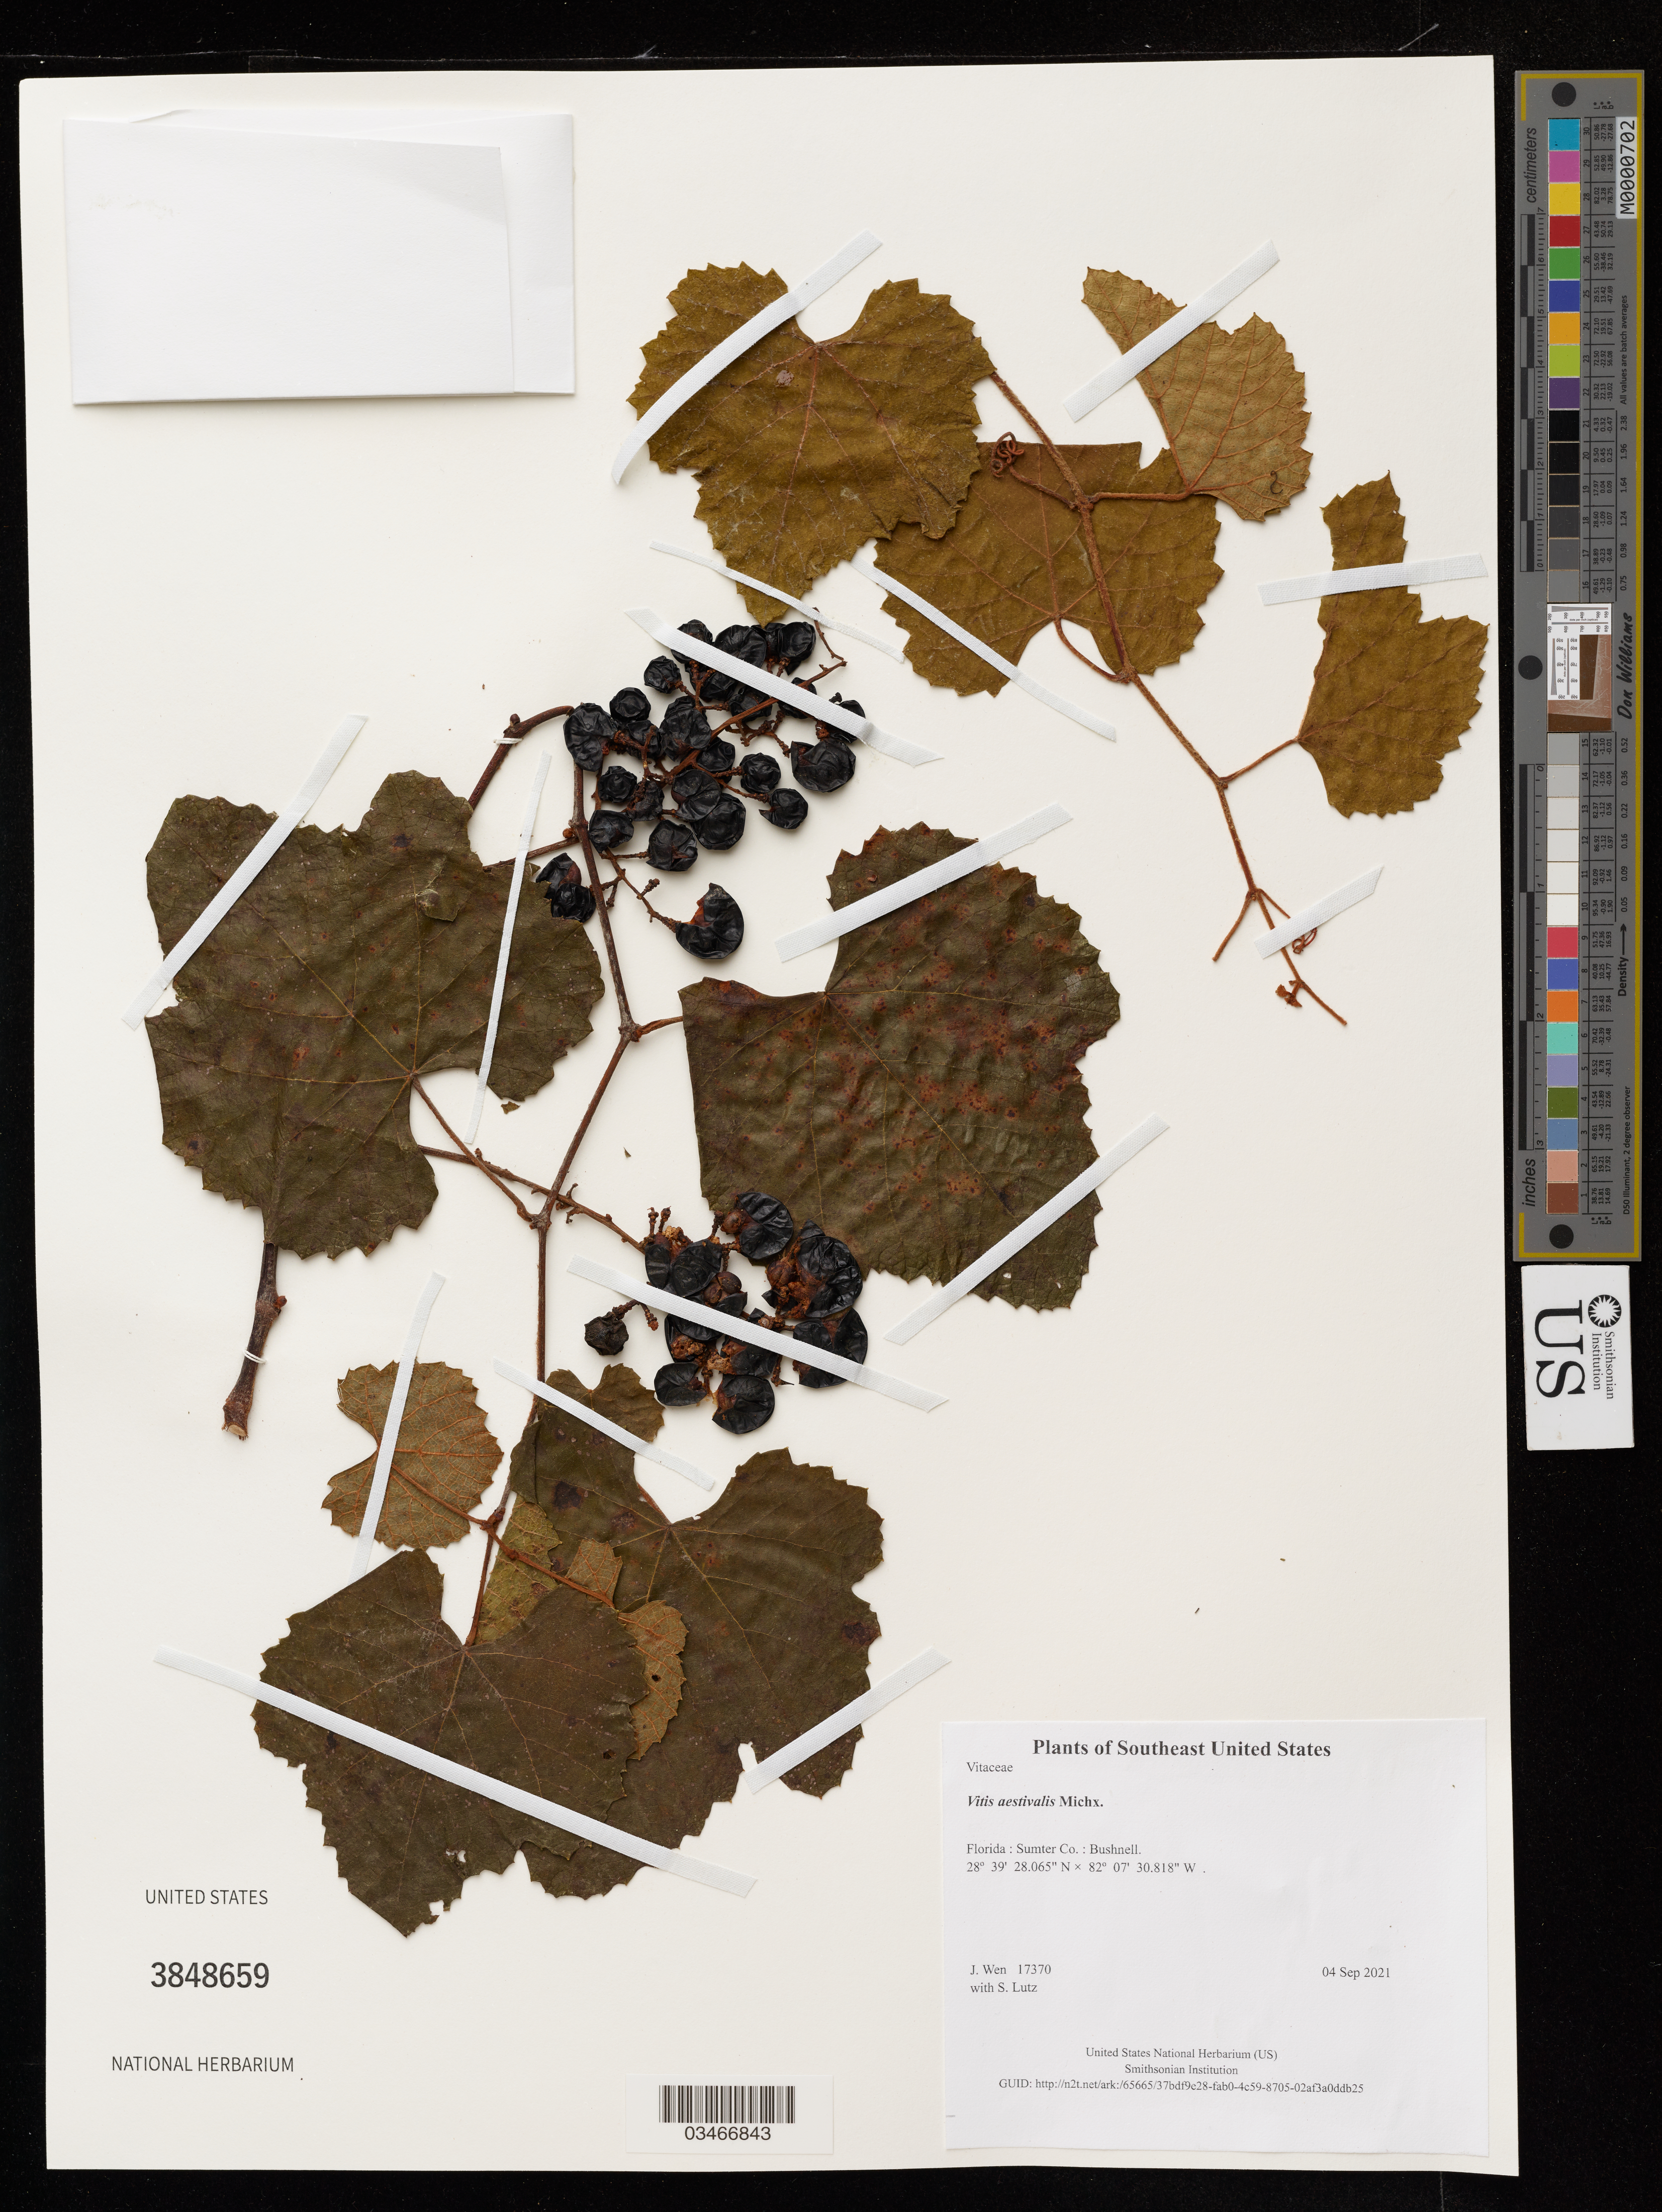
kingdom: Plantae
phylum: Tracheophyta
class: Magnoliopsida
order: Vitales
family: Vitaceae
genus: Vitis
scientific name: Vitis aestivalis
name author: Michx.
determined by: Wen, Jun, (BOT), Smithsonian Institution - National Museum of Natural History (UNITED STATES)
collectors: J. Wen & S. Lutz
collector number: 17370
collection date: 2021-09-04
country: United States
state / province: Florida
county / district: Sumter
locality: Bushnell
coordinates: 28.65779599 N, 82.1252273 W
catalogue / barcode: US 3848659